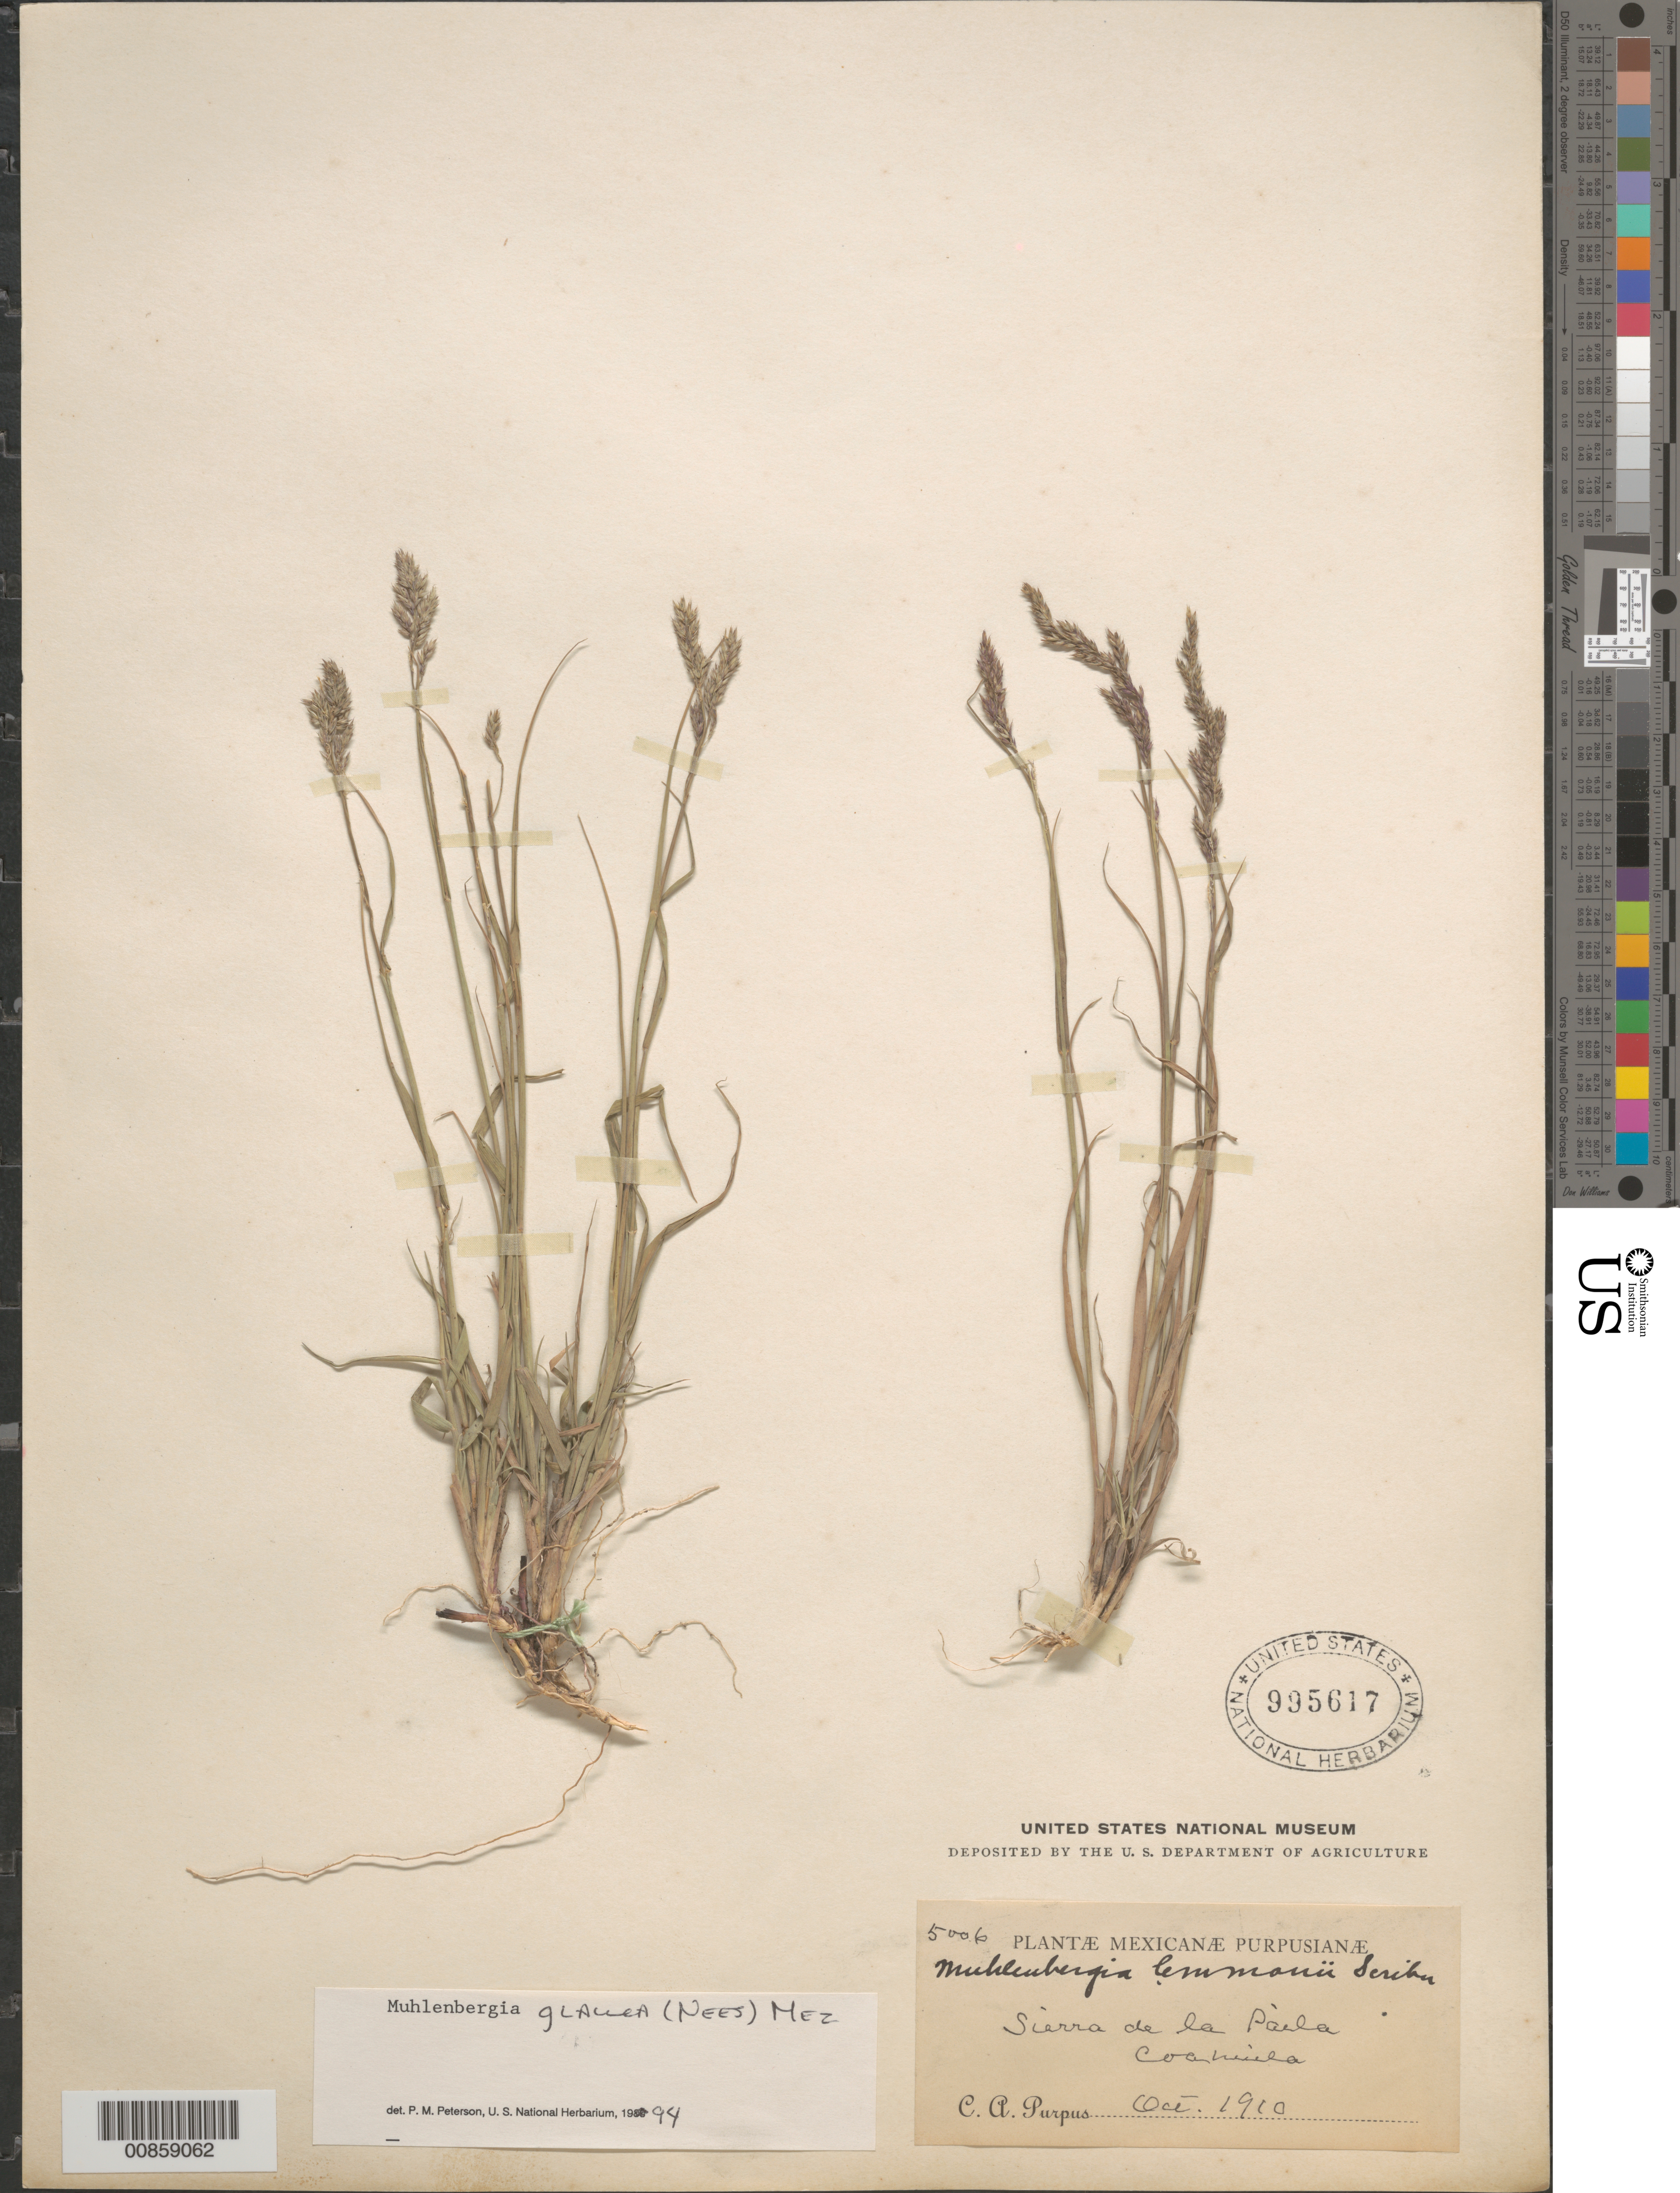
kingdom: Plantae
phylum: Tracheophyta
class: Liliopsida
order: Poales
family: Poaceae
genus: Muhlenbergia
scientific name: Muhlenbergia sp.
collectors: C. A. Purpus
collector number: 5006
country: Mexico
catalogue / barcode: US 995617